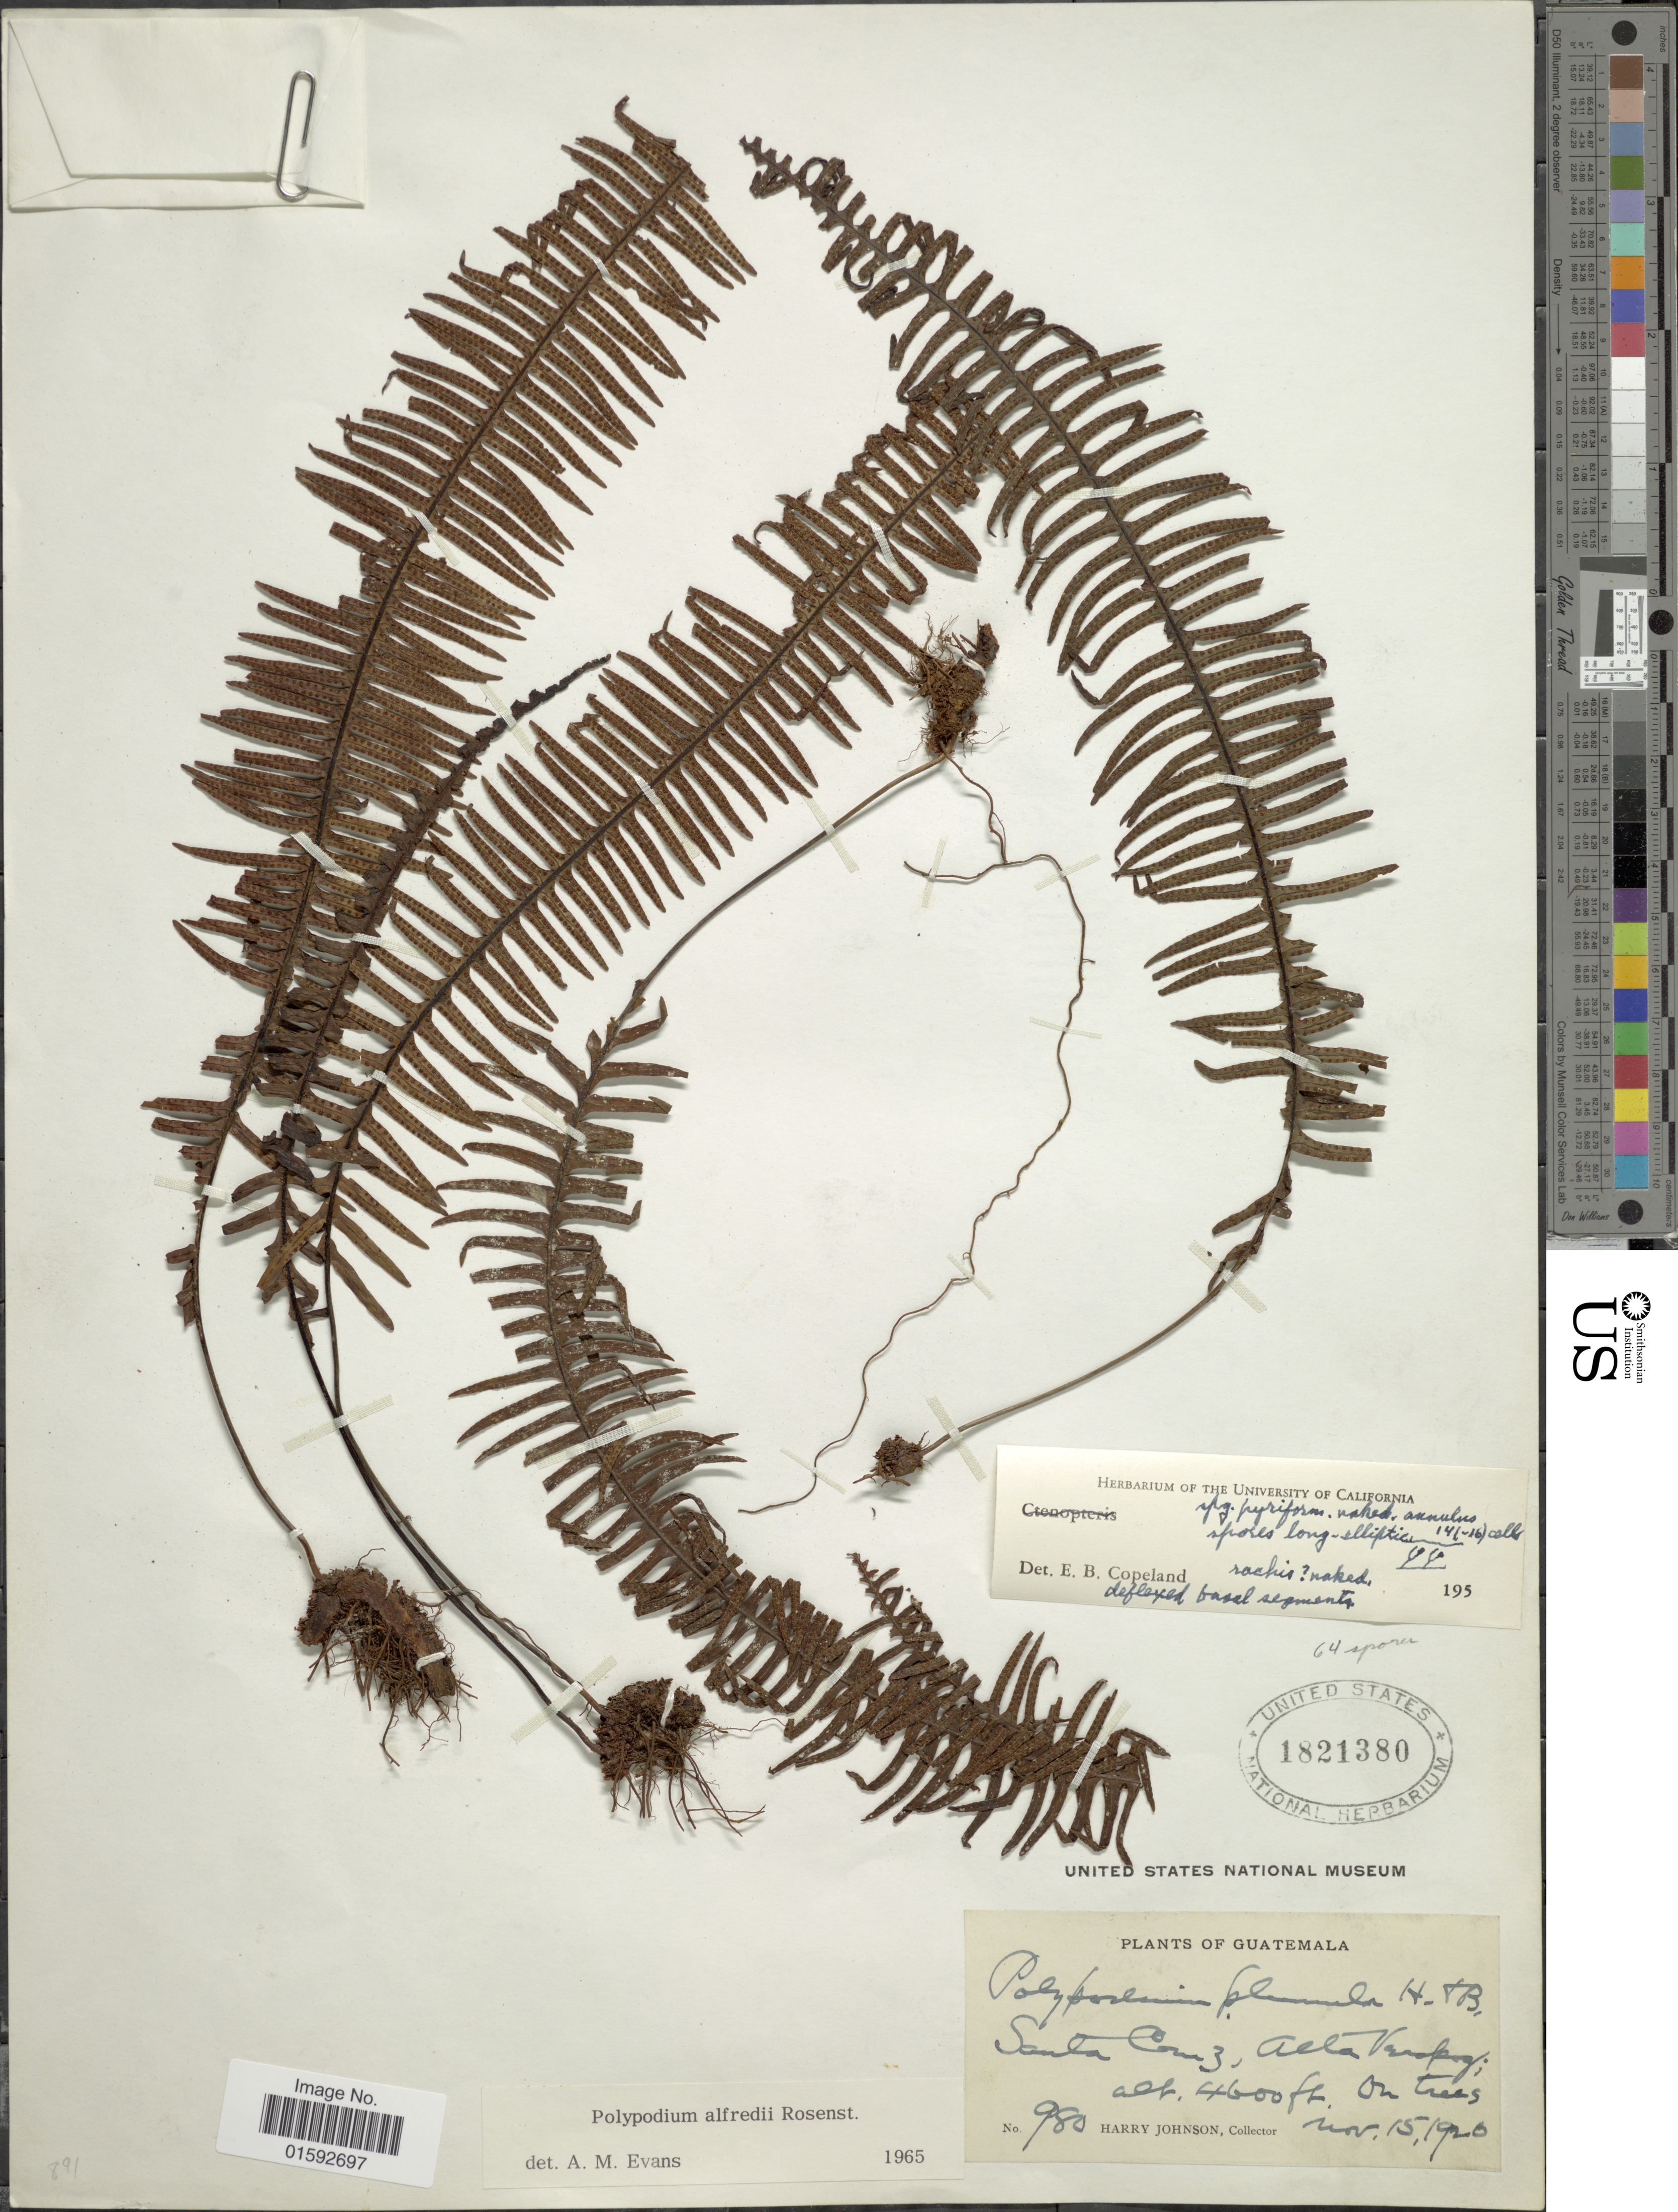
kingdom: Plantae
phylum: Tracheophyta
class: Polypodiopsida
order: Polypodiales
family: Polypodiaceae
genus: Pecluma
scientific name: Pecluma alfredii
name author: (Rosenst.) M.G. Price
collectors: H. Johnson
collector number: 980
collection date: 1920-11-15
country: Guatemala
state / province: Alta Verapaz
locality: Santa Cruz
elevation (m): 1402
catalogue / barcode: US 1821380